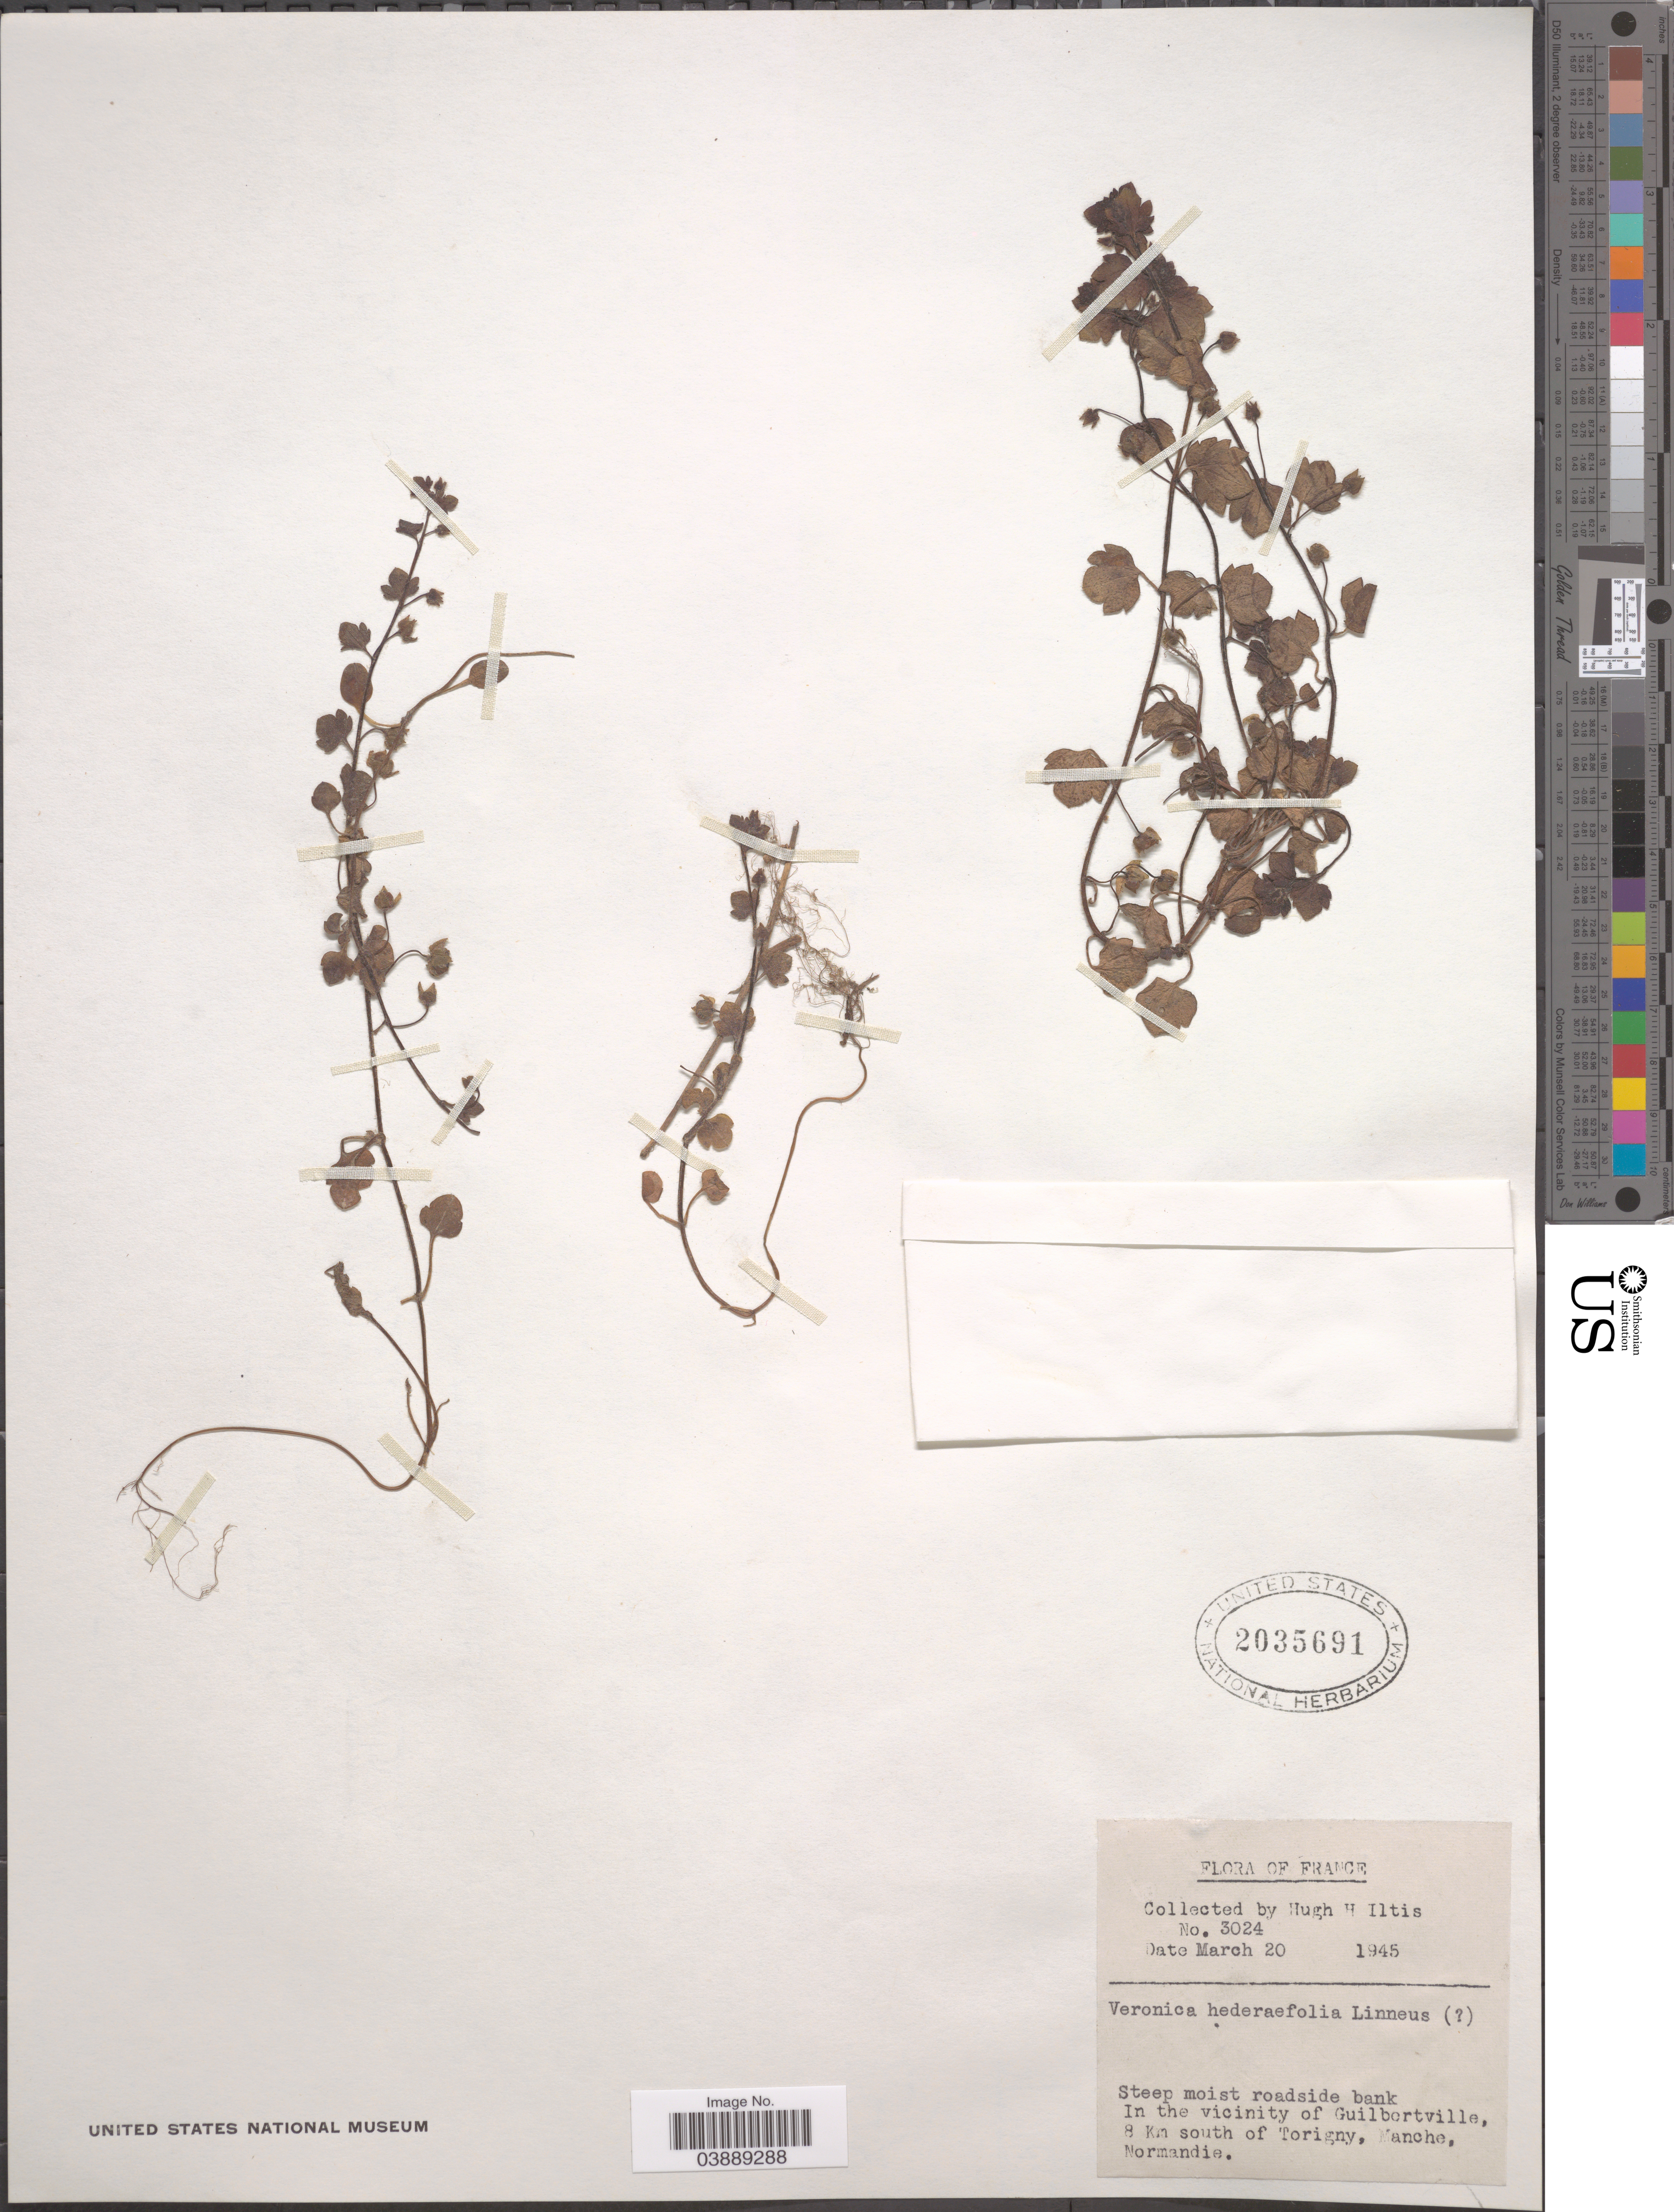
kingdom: Plantae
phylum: Tracheophyta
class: Magnoliopsida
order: Lamiales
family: Plantaginaceae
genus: Veronica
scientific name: Veronica hederifolia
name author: L.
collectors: H. H. Iltis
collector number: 3024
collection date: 1945-03-20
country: France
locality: Steep moist roadside bank. In the vicinity of Guilbortville, 8 Km south of Torigny, Manche, Normandie.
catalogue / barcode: US 2035691